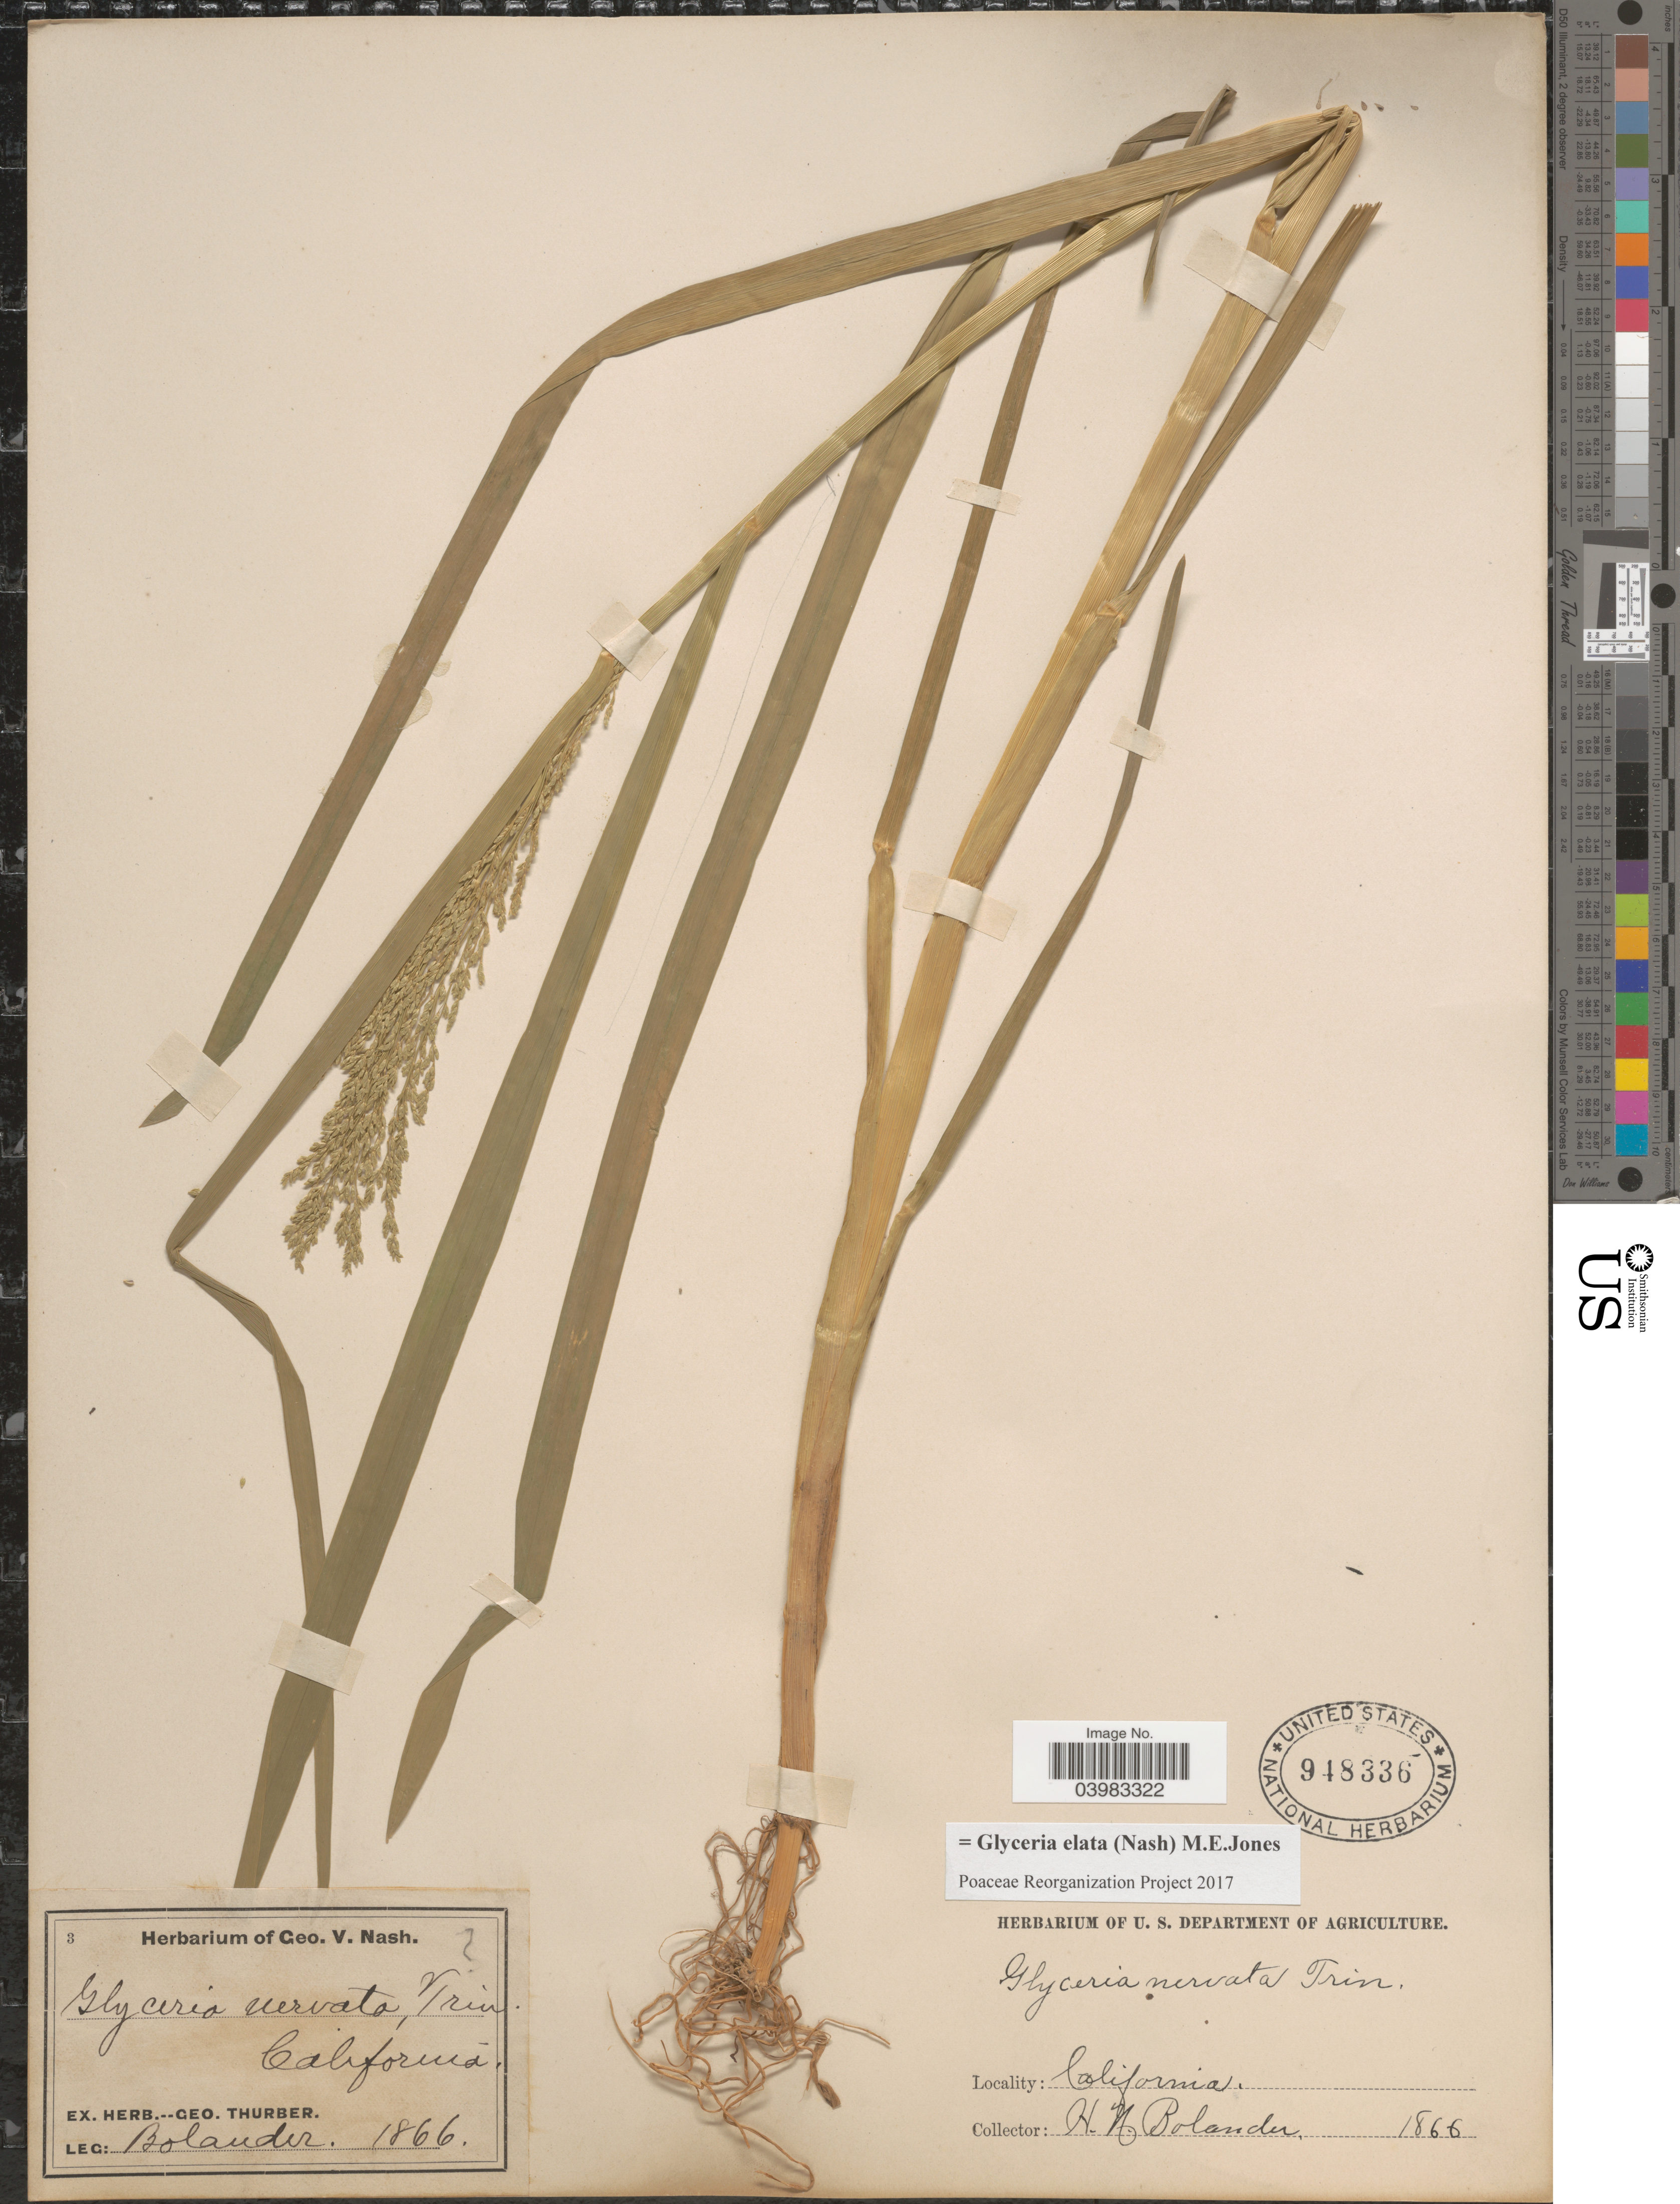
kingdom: Plantae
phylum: Tracheophyta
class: Liliopsida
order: Poales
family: Poaceae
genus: Glyceria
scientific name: Glyceria elata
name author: (Nash) M.E. Jones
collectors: H. Bolander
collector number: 3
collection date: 1866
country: United States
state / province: California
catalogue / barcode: US 948336